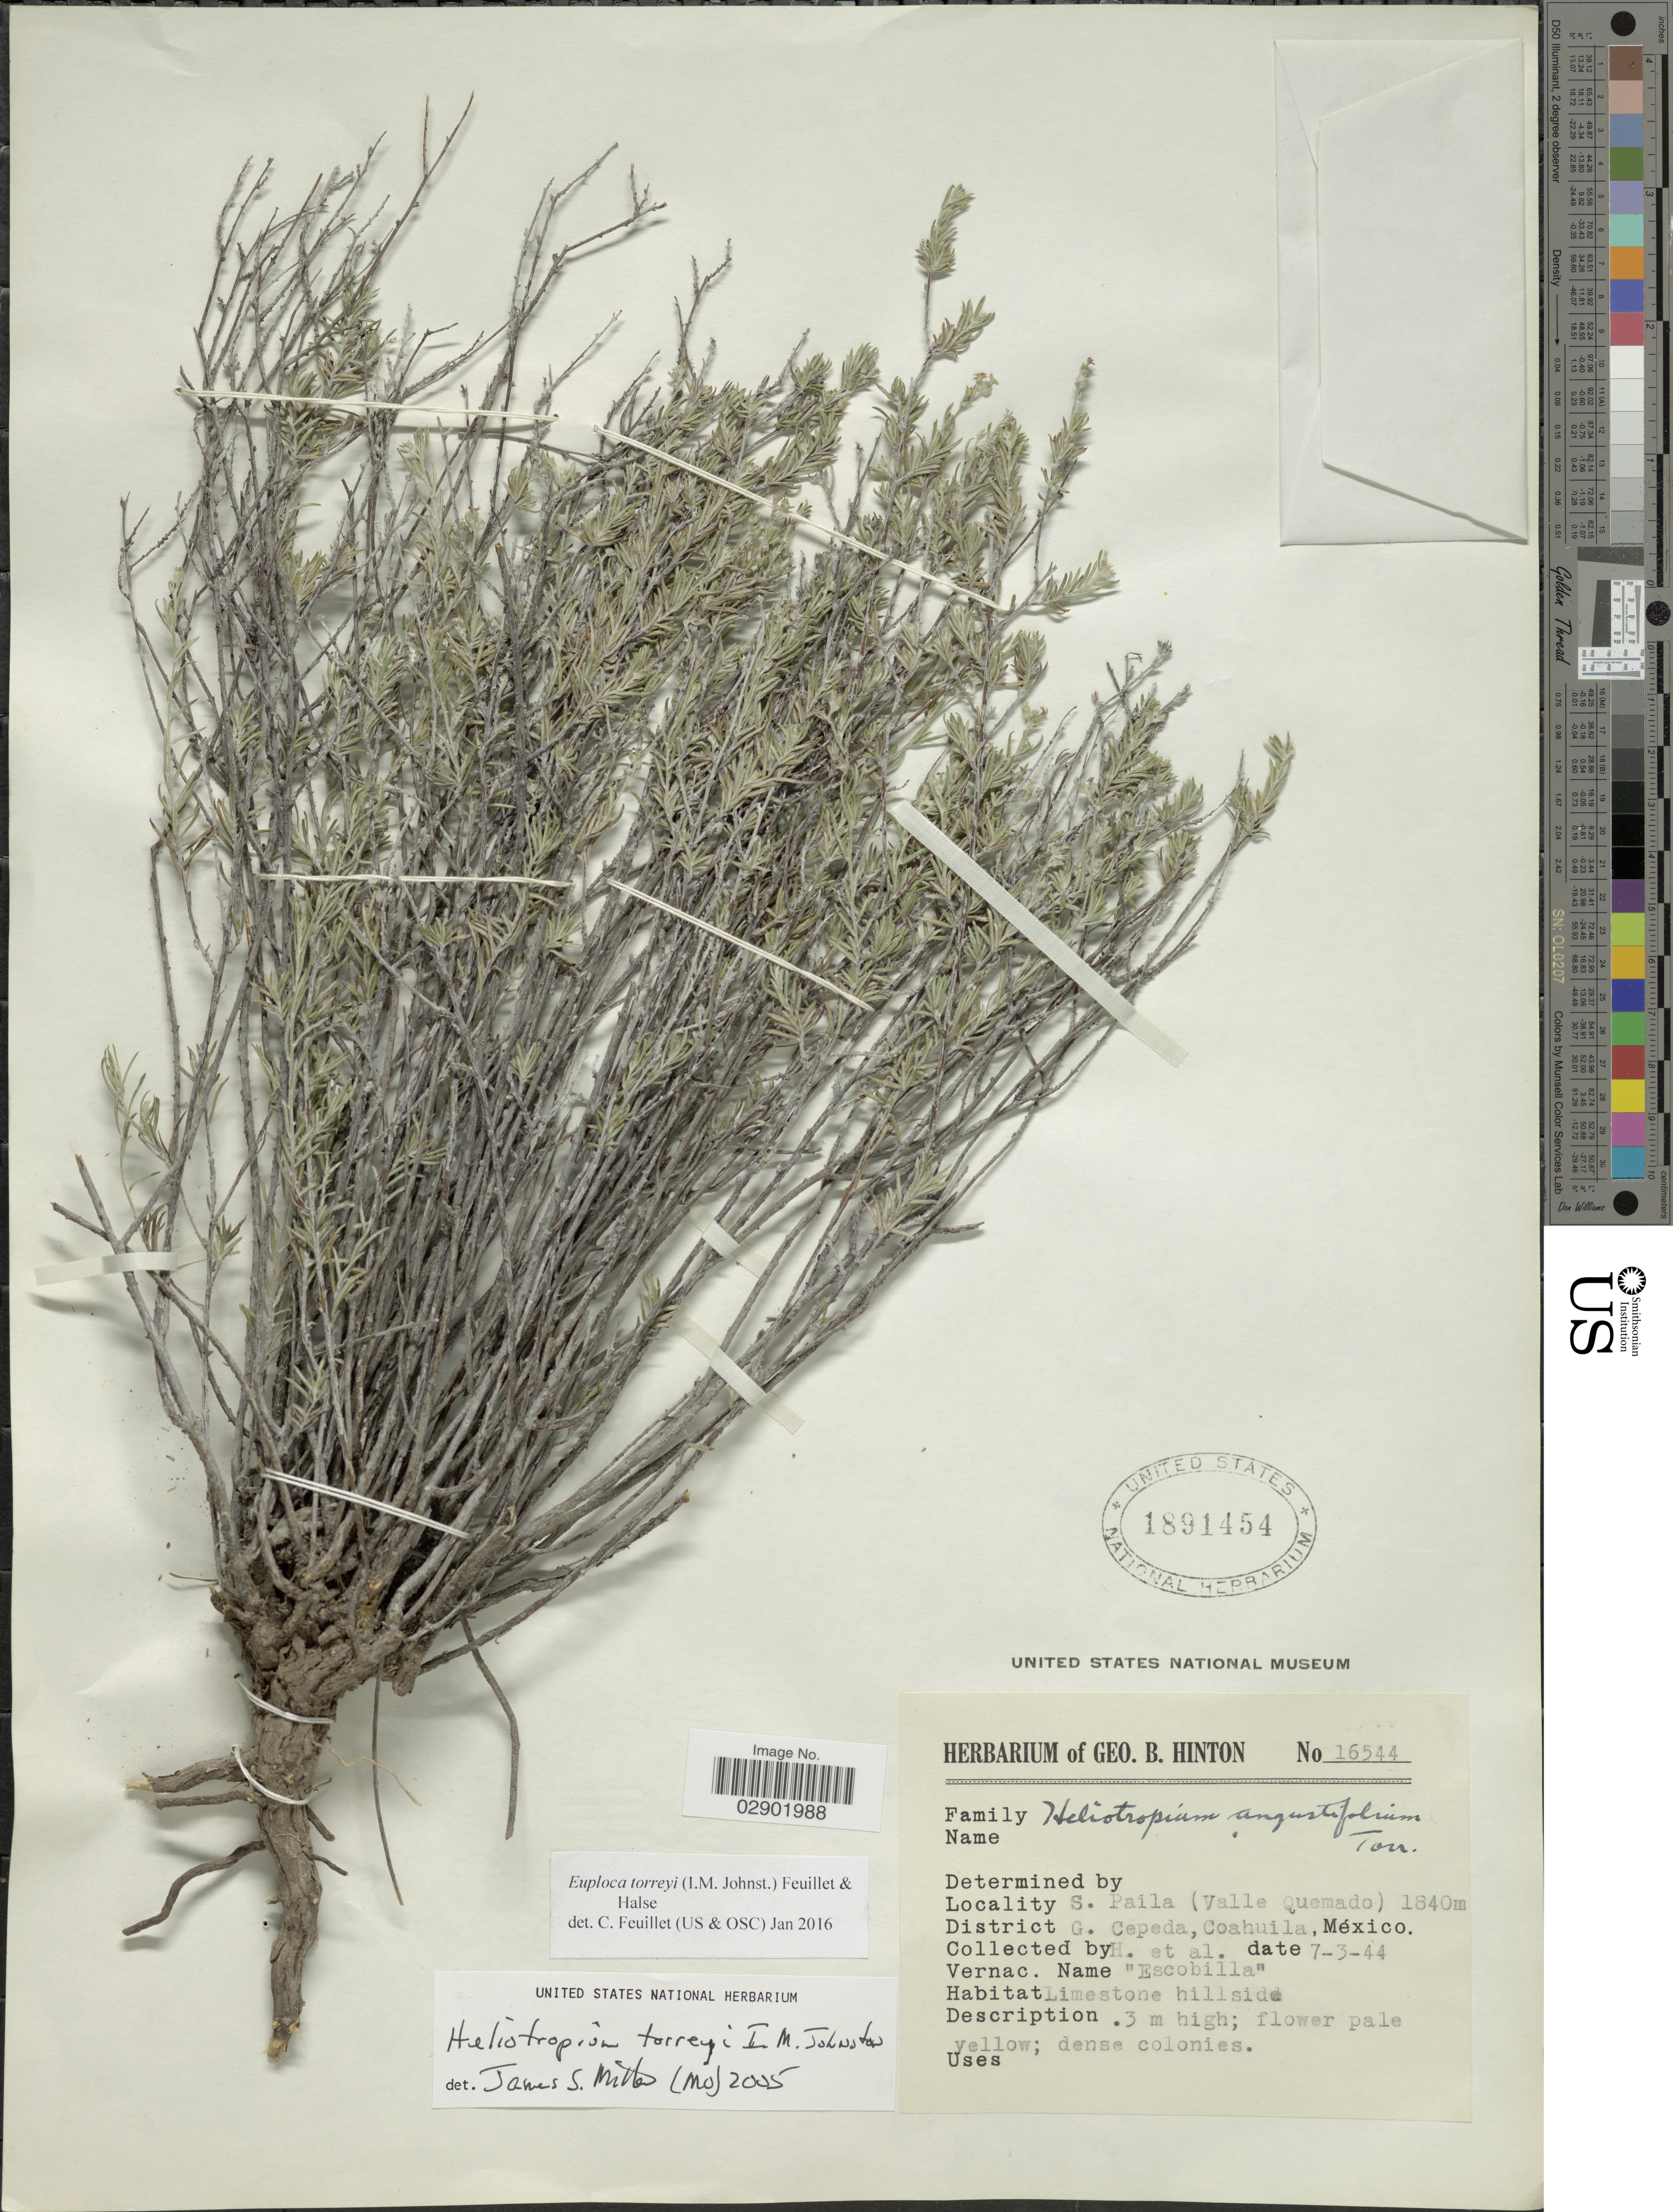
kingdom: Plantae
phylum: Tracheophyta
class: Magnoliopsida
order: Boraginales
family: Heliotropiaceae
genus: Euploca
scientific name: Euploca torreyi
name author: (I.M. Johnst.) Feuillet & Halse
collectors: G. B. Hinton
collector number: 16544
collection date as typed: Transcribed d/m/y: 7/3/44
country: Mexico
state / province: Coahuila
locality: S. Paila (Valle Quemado). District G. Cepeda.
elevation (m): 1840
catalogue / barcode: US 1891454